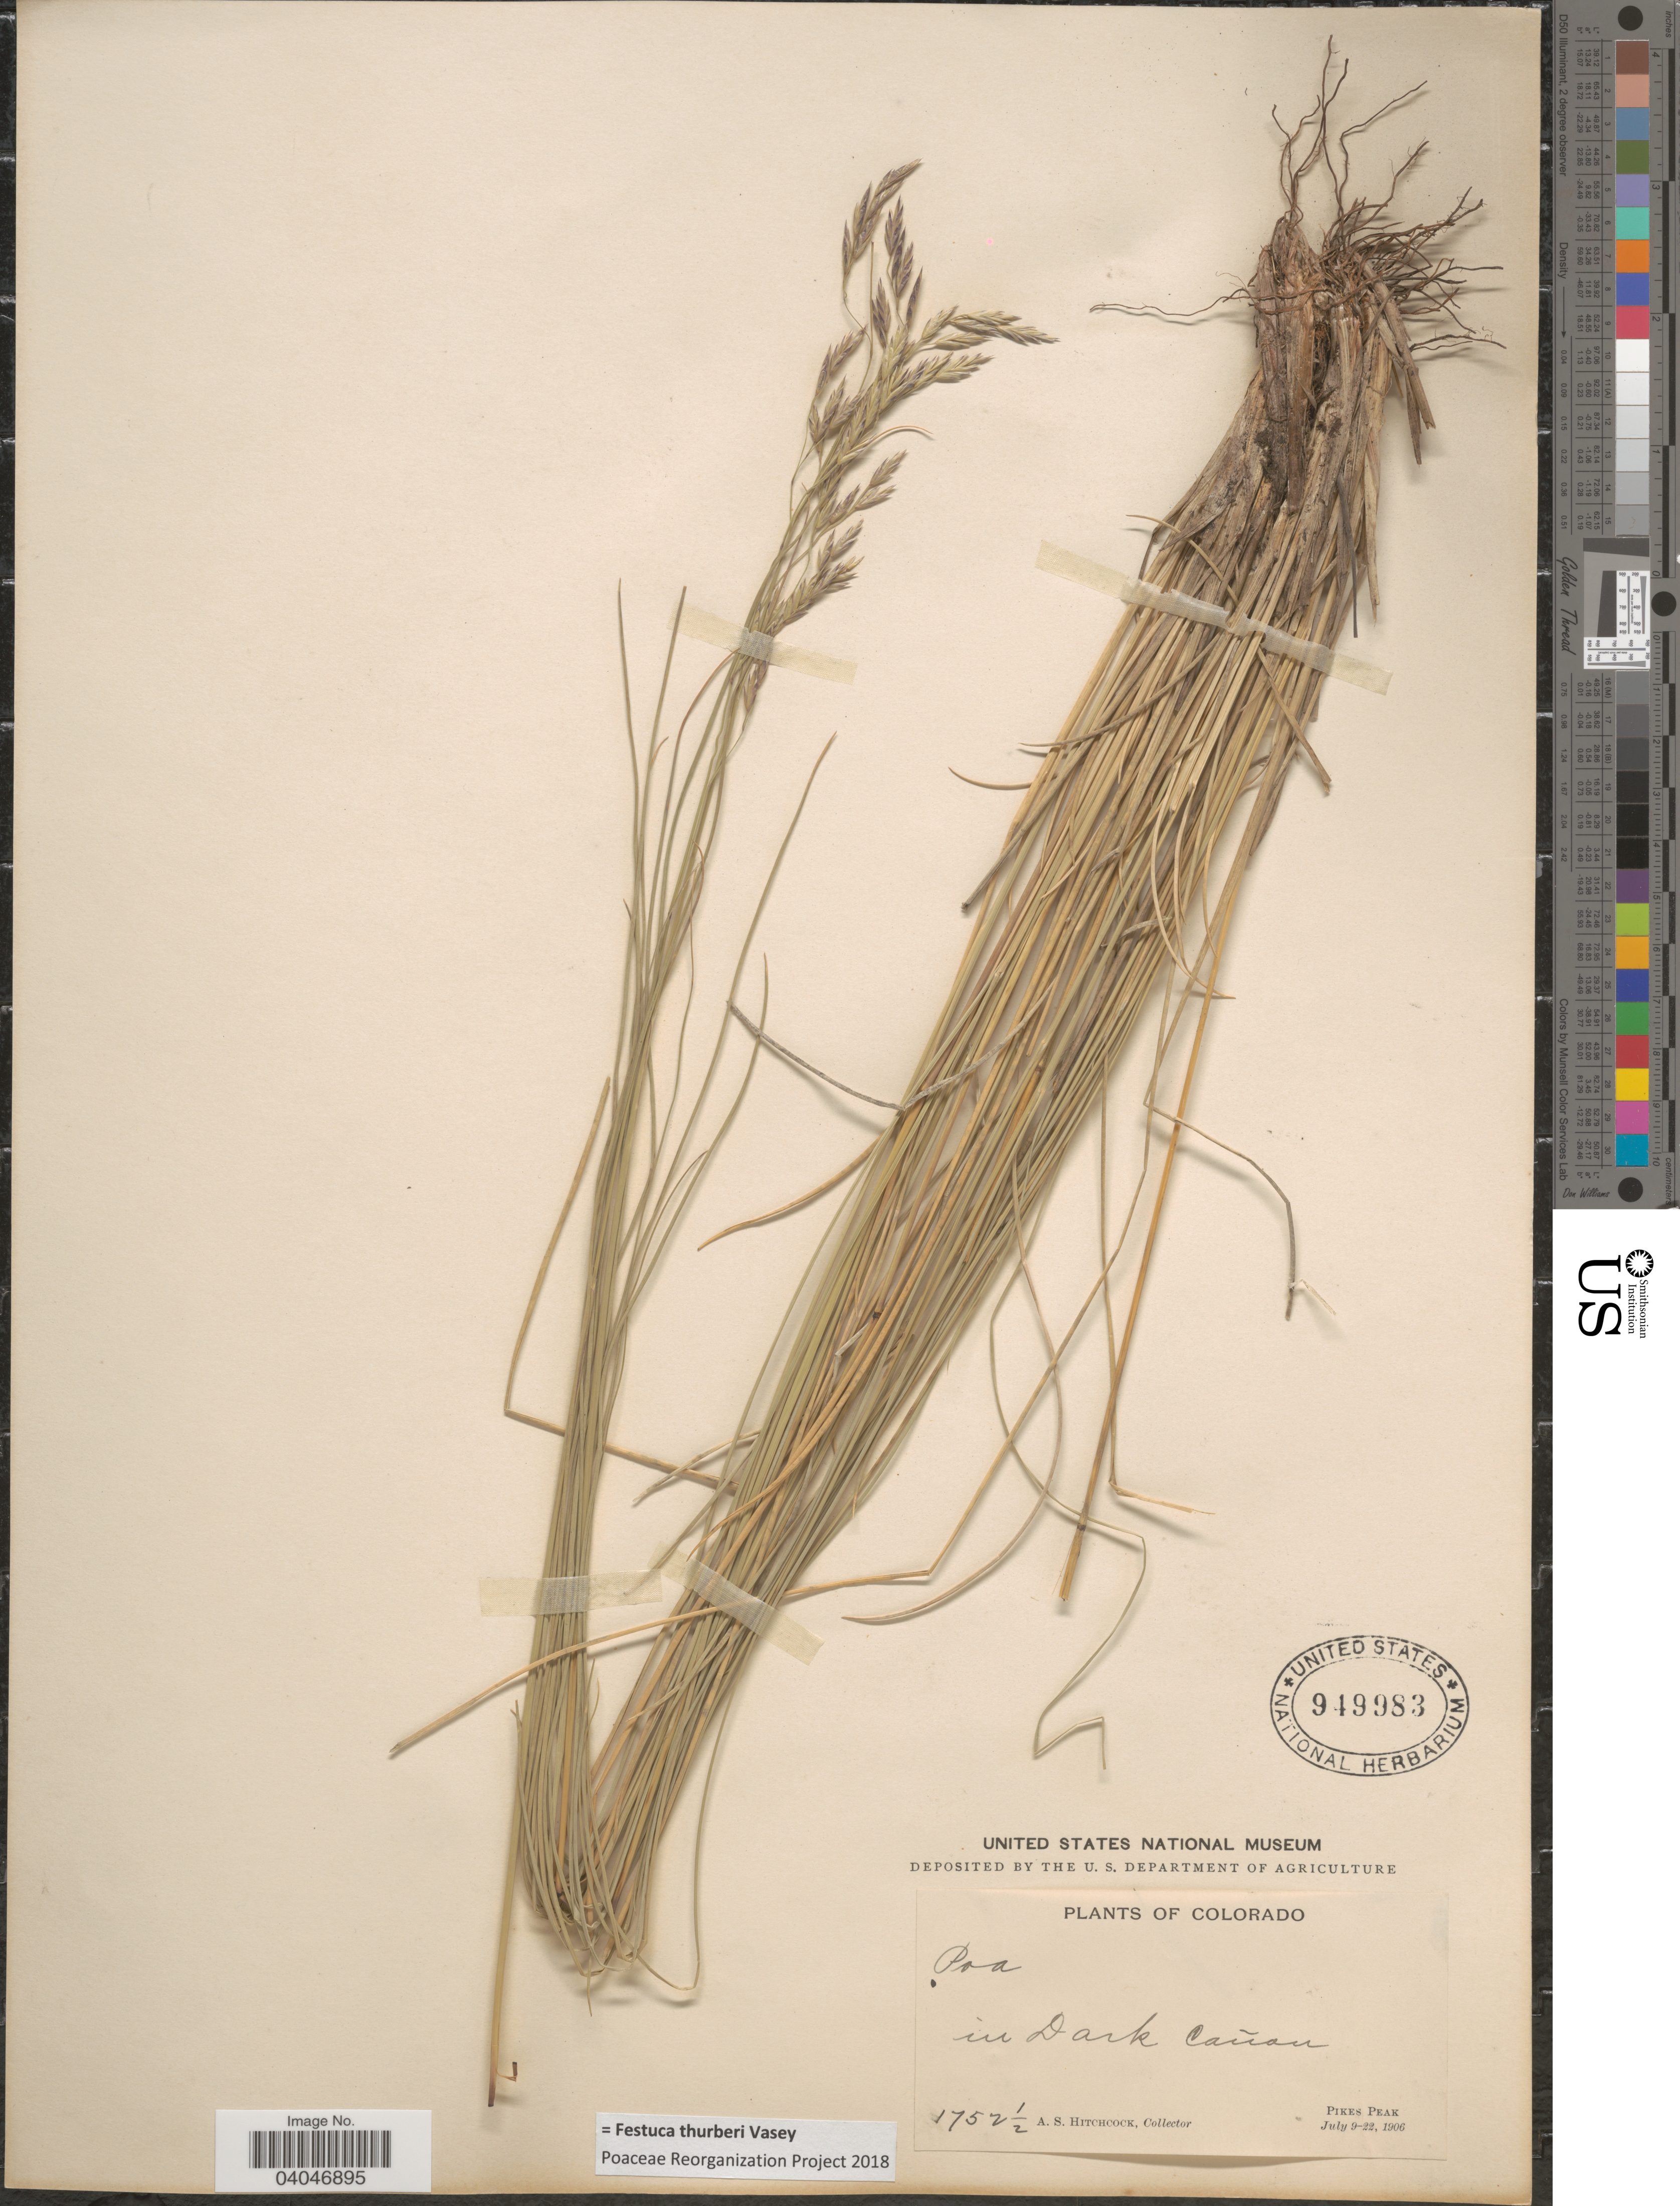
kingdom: Plantae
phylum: Tracheophyta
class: Liliopsida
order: Poales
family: Poaceae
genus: Festuca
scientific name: Festuca thurberi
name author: Vasey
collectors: A. S. Hitchcock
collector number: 1752½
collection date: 1906-07-09/1906-07-22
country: United States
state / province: Colorado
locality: In Dark Cañon. Pikes Peak.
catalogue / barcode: US 949983